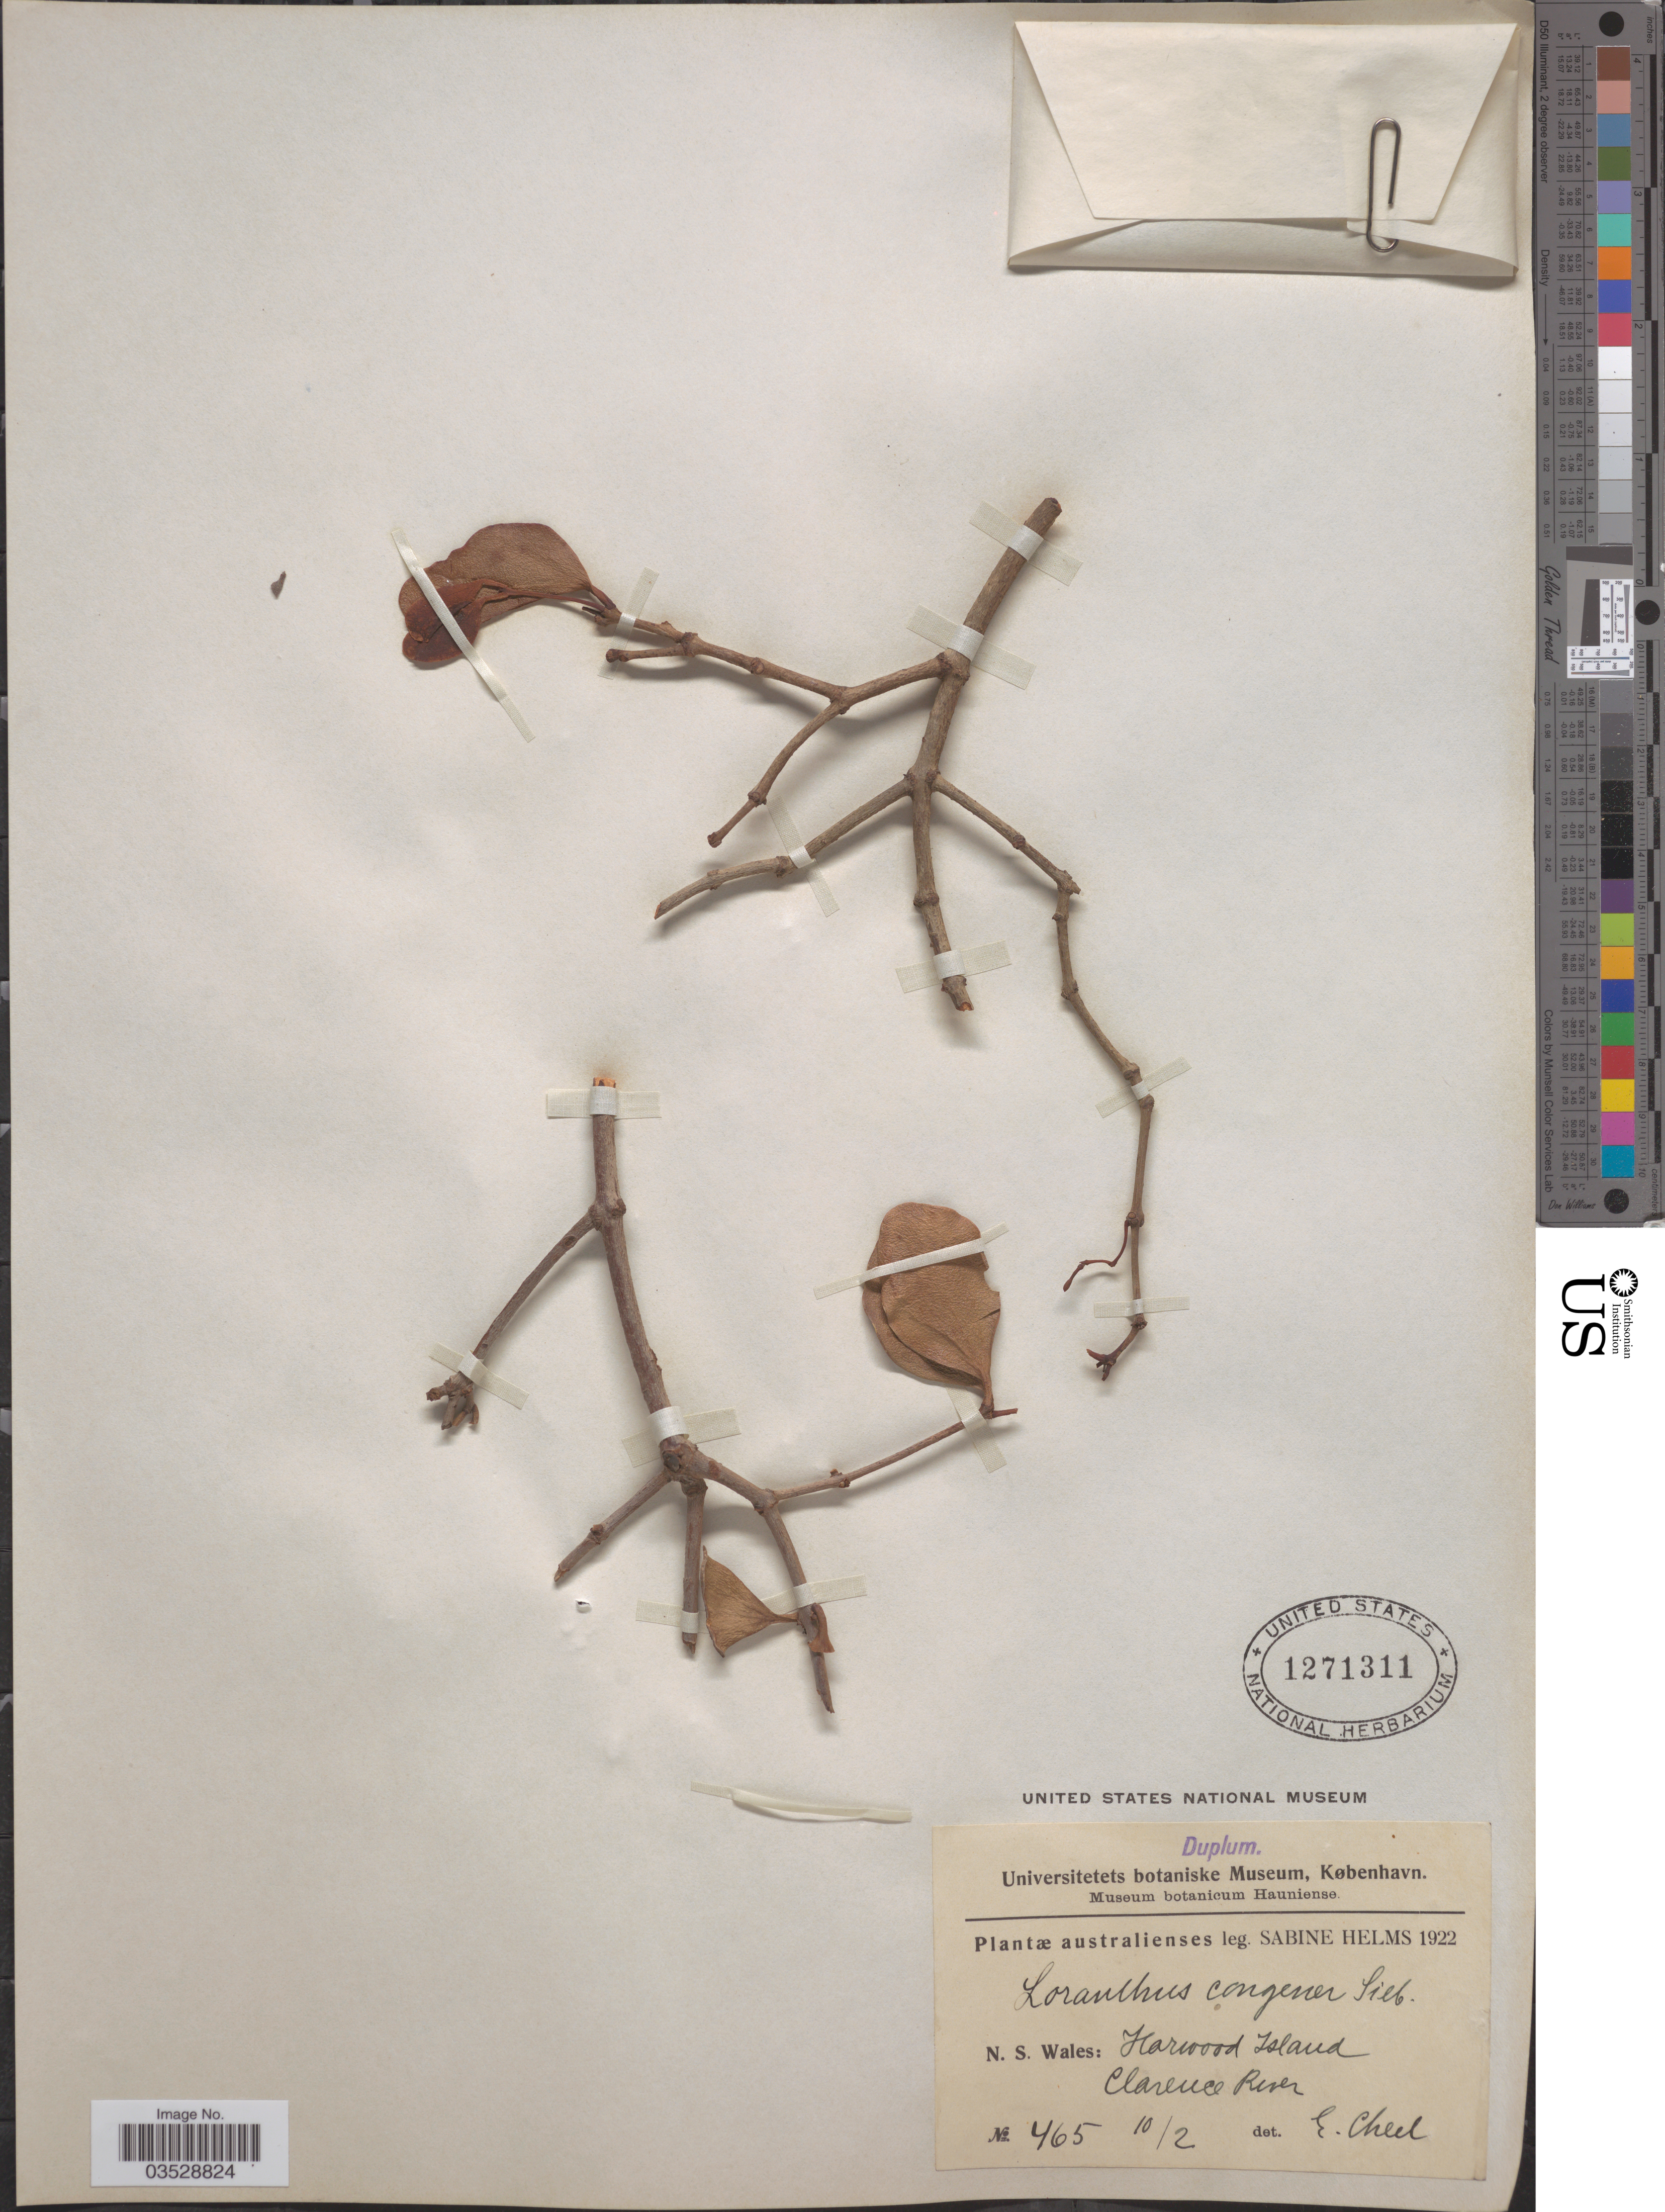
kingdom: Plantae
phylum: Tracheophyta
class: Magnoliopsida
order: Santalales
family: Loranthaceae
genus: Amyema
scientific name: Amyema congener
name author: (Sieber ex Schult. & Schult. f.) Tiegh.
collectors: S. Helms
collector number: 465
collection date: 1922-02-10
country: Australia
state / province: New South Wales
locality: Harwood Island. Clarence River.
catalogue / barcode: US 1271311